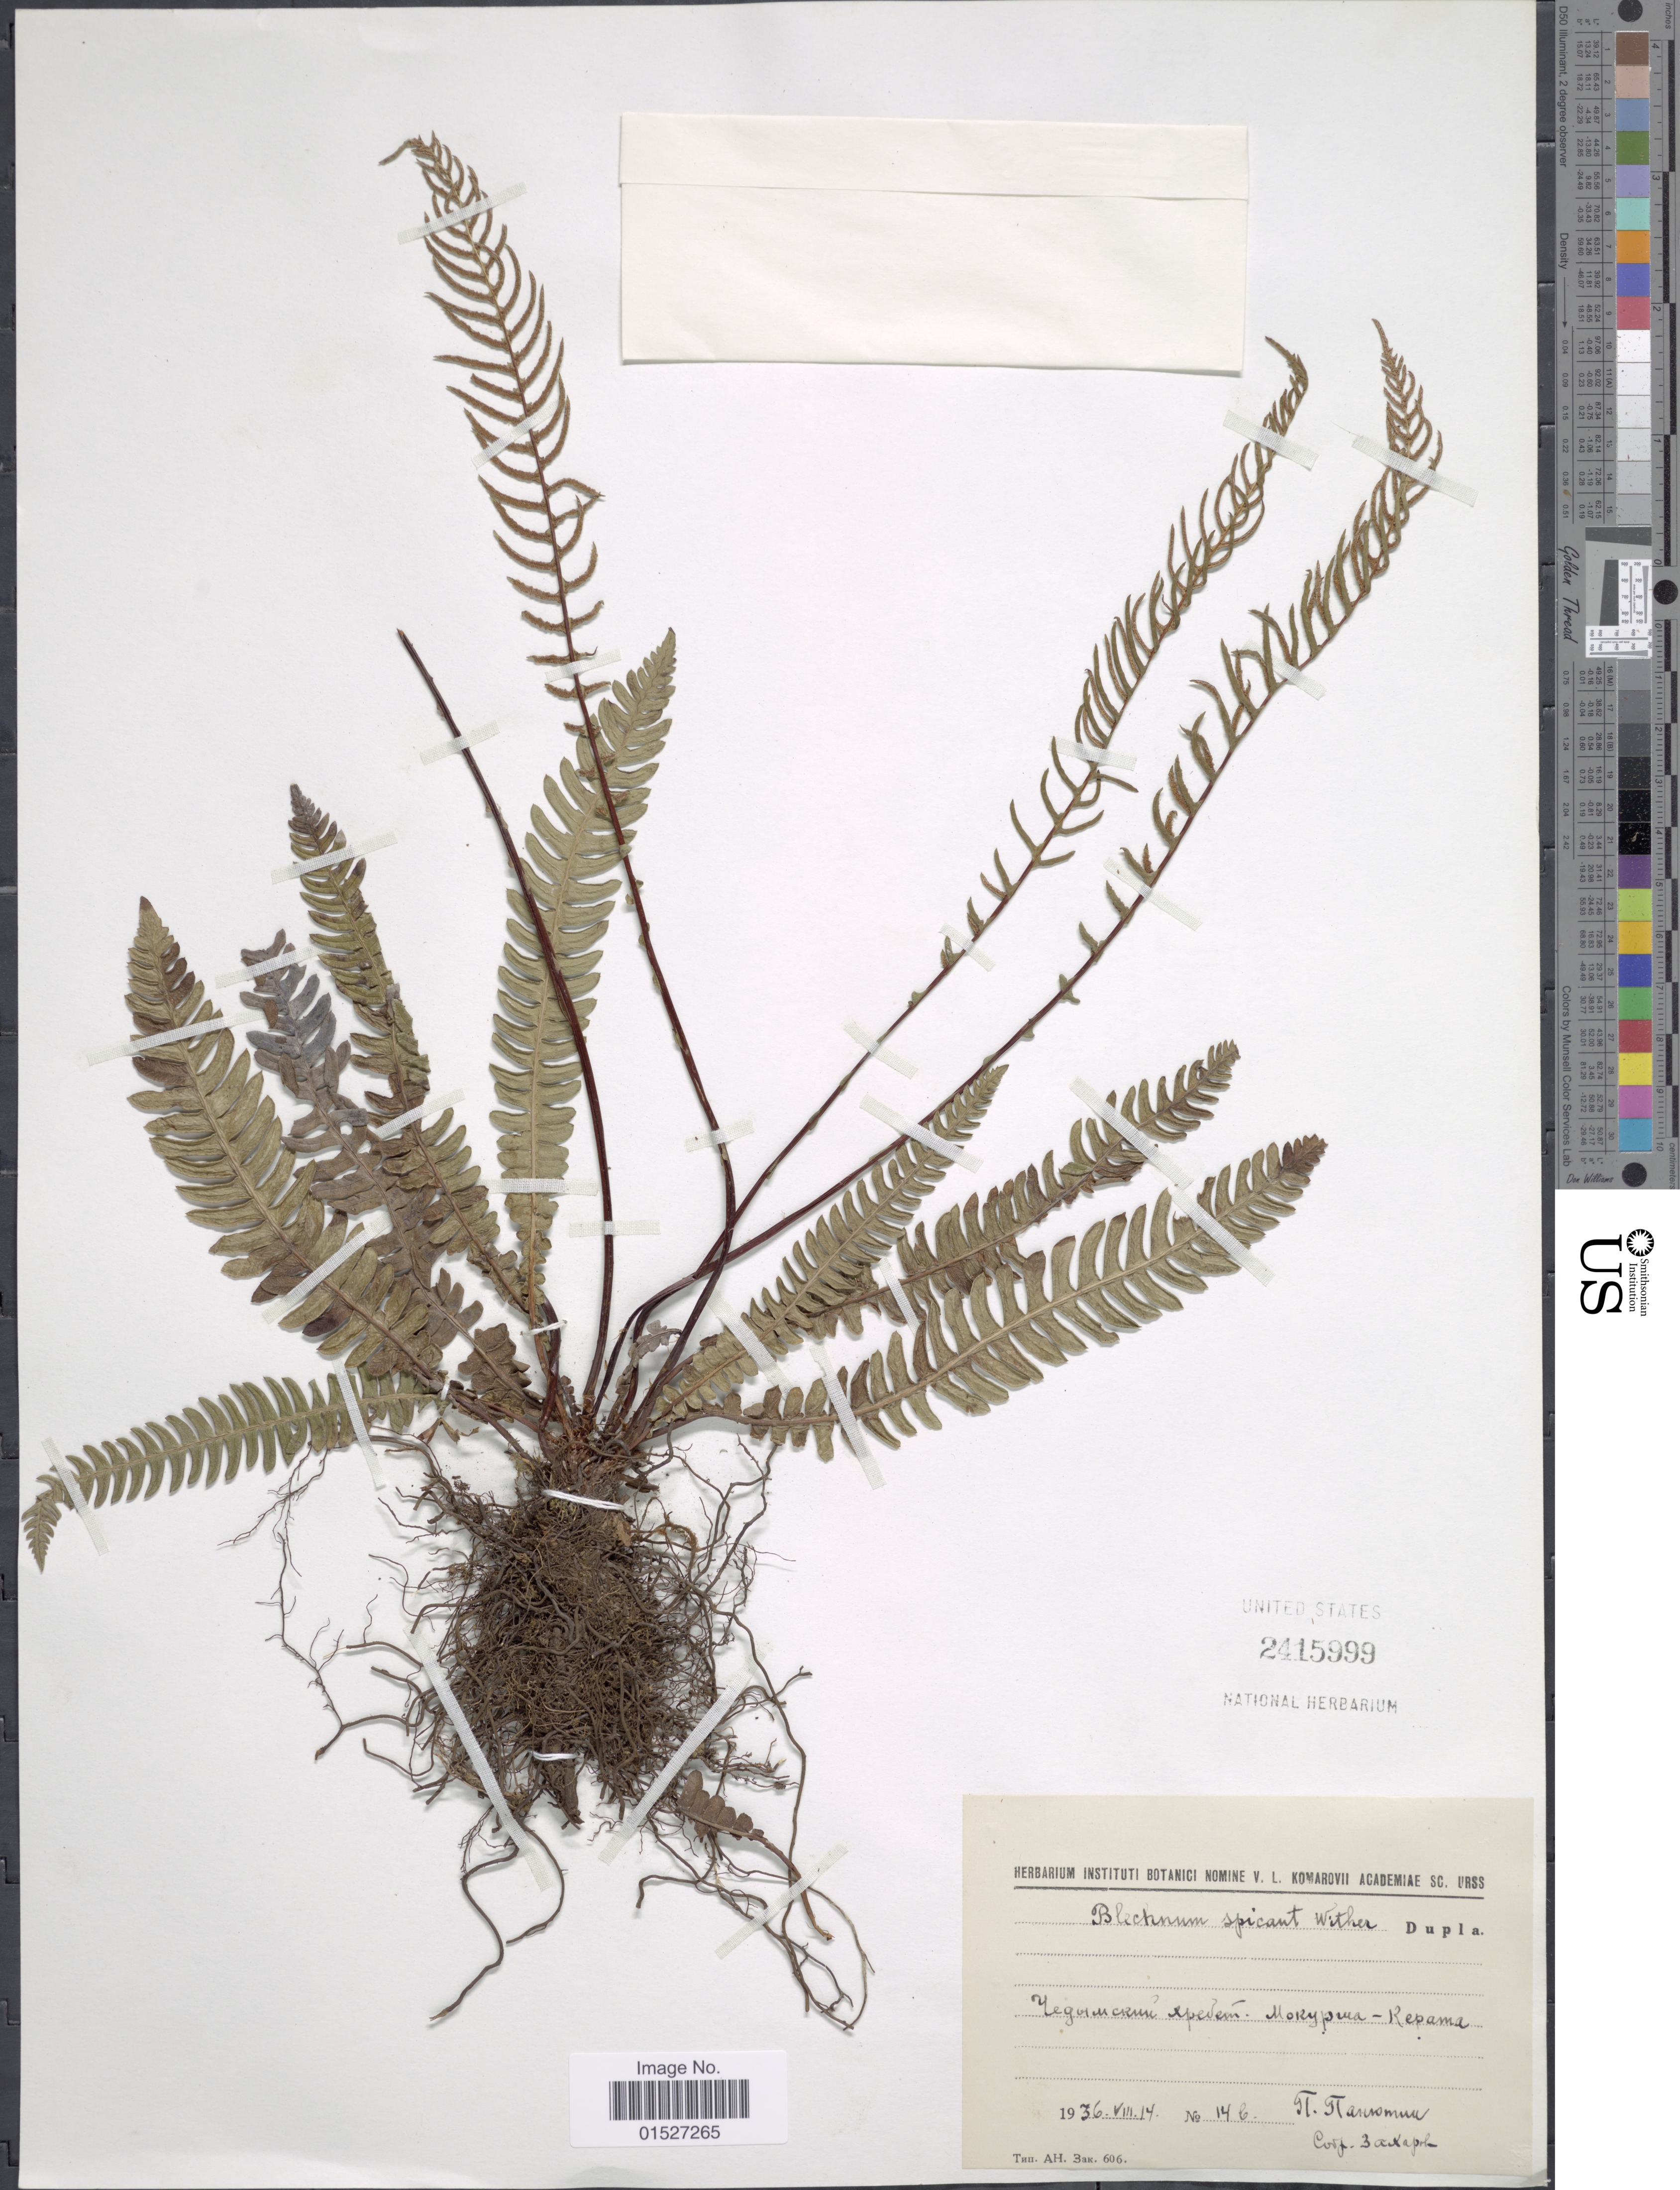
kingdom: Plantae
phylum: Tracheophyta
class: Polypodiopsida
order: Polypodiales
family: Blechnaceae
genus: Blechnum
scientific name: Blechnum spicant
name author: (L.) Sm.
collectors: Zakharova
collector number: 14b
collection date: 1936-08-14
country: Georgia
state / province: Abkhazia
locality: Chedymskiy Ridge. Mokursha-Kerata.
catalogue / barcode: US 2415999